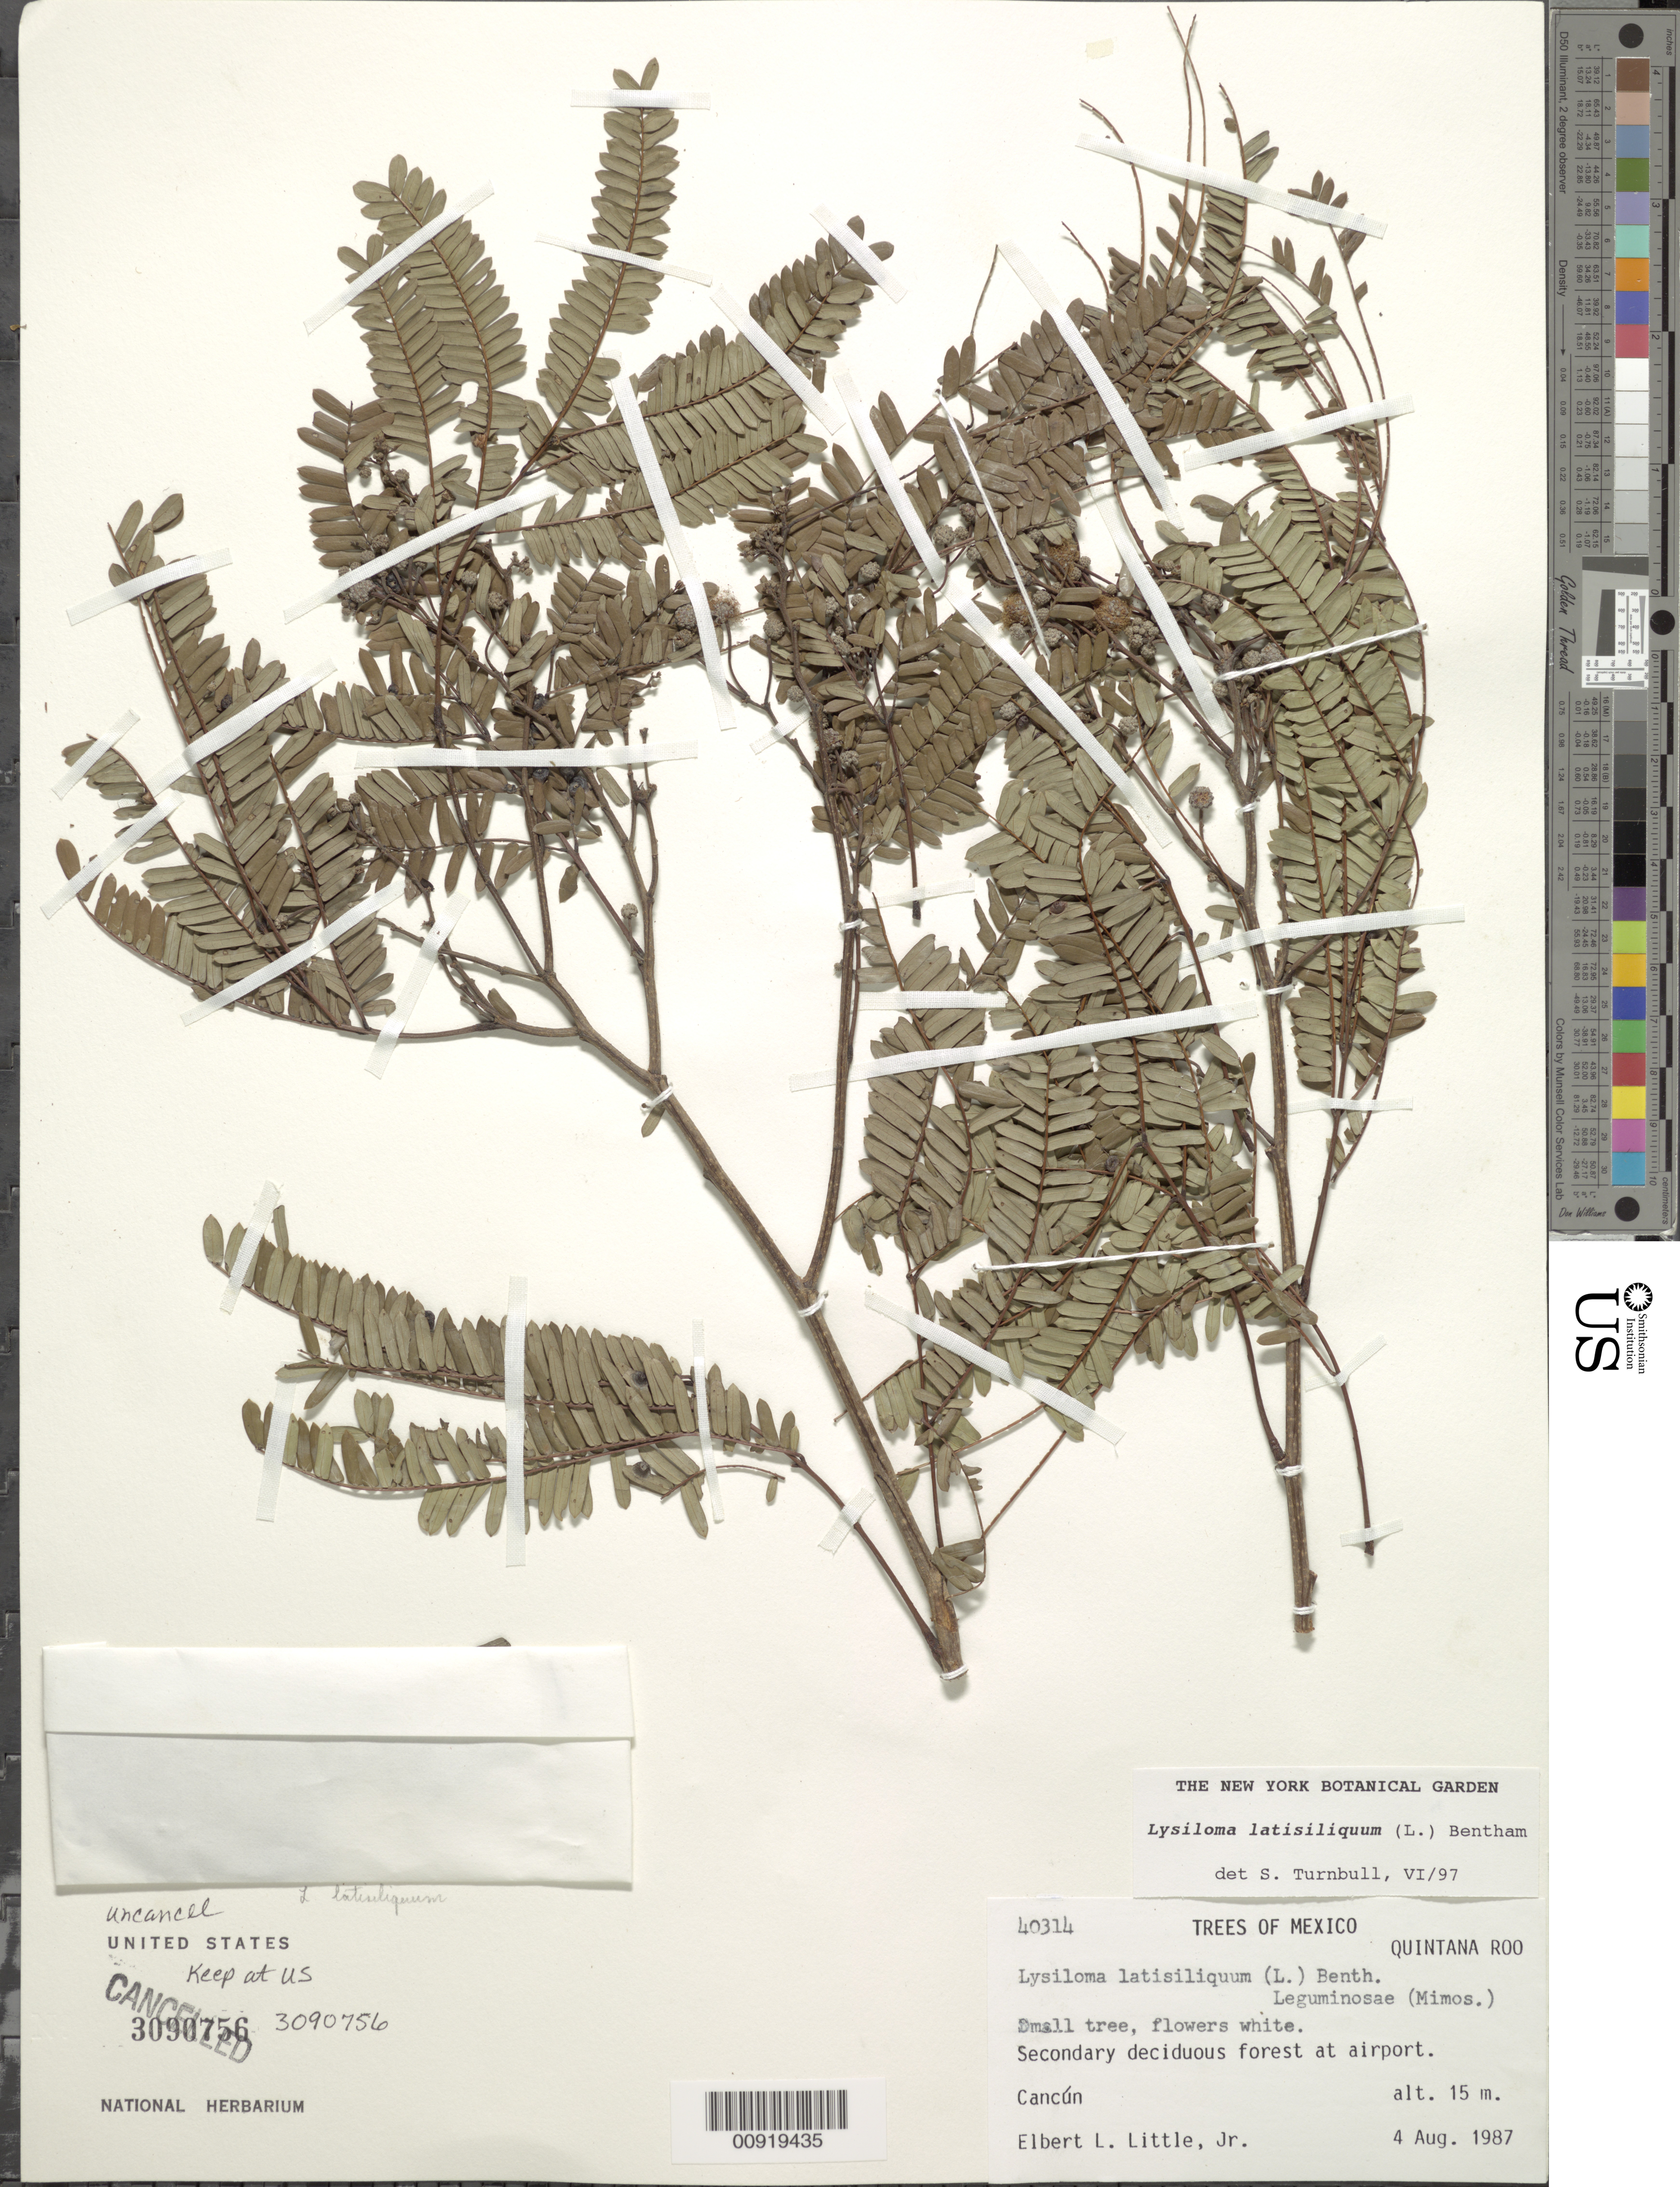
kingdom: Plantae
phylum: Tracheophyta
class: Magnoliopsida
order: Fabales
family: Fabaceae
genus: Lysiloma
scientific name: Lysiloma latisiliquum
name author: (L.) Benth.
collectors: E. L. Little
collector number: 40314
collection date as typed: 04 Aug 1987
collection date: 1987-08-04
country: Mexico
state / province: Quintana Roo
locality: Cancún, Quintana Roo. At airport.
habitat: Secondary deciduous forest.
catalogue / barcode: US 3090756